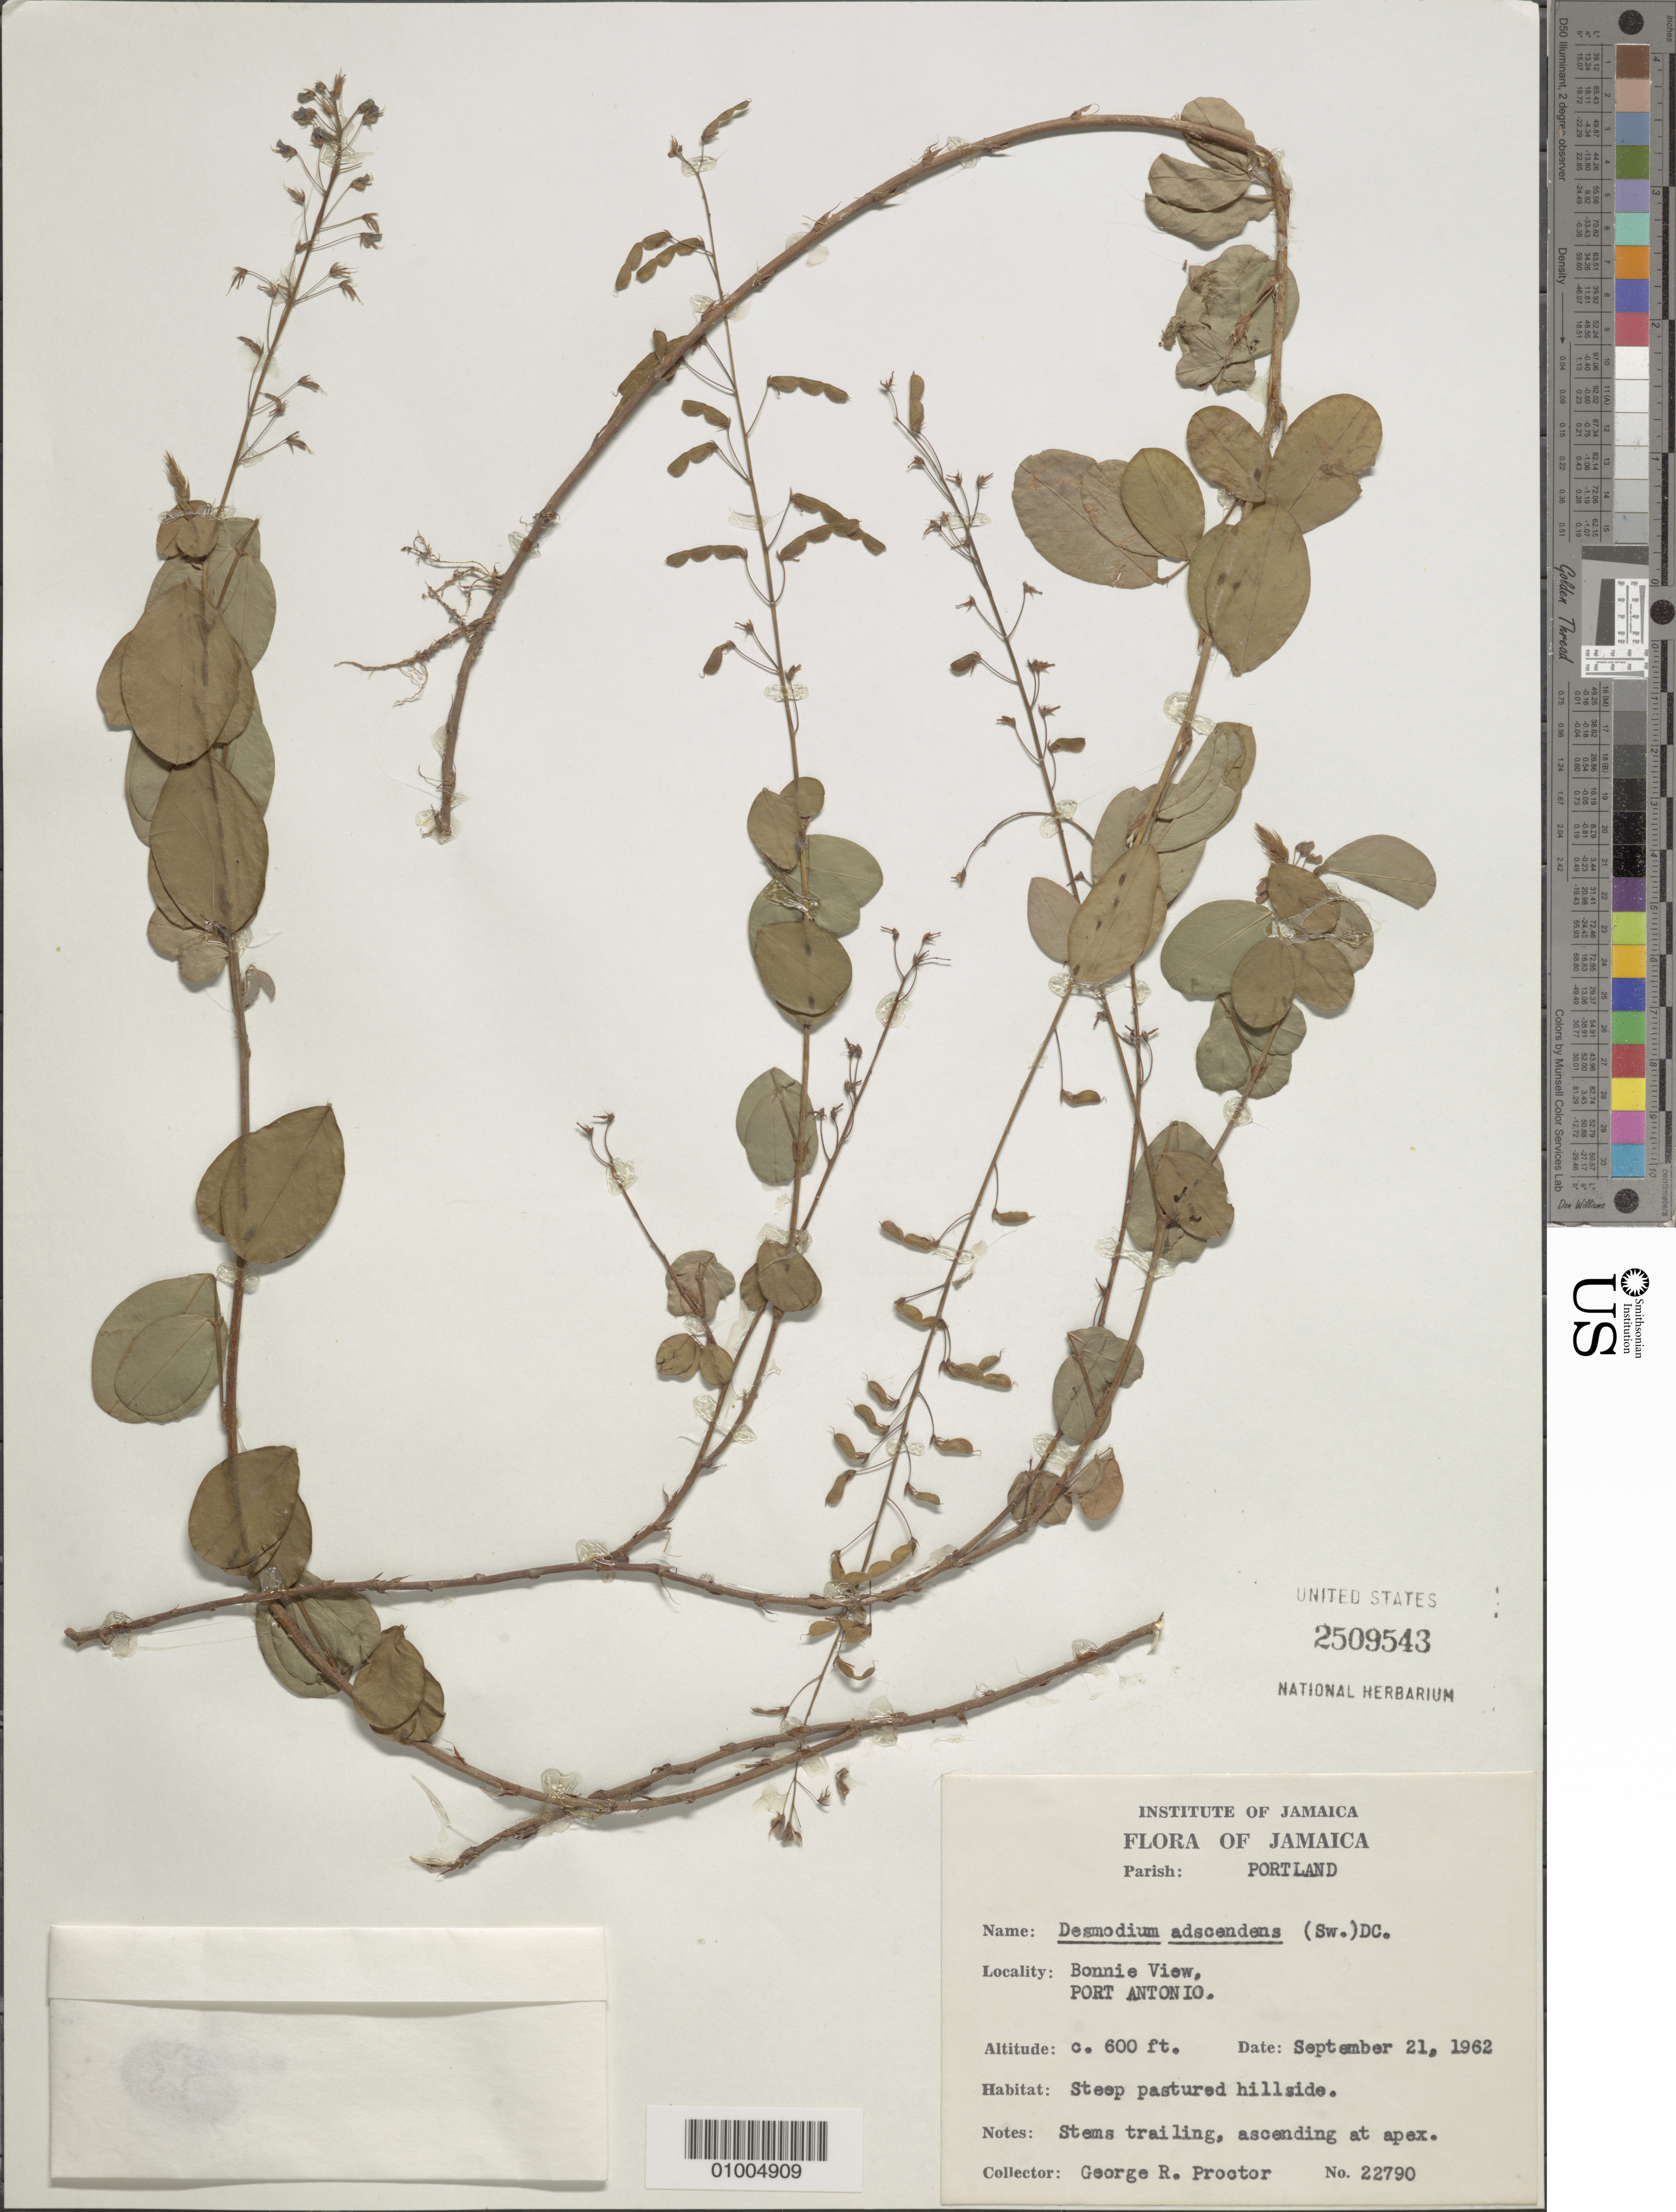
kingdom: Plantae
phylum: Tracheophyta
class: Magnoliopsida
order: Fabales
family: Fabaceae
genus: Grona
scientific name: Grona adscendens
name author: (Sw.) H. Ohashi & K. Ohashi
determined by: Strong, Mark T., (BOT), Smithsonian Institution - National Museum of Natural History (UNITED STATES)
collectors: G. R. Proctor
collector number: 22790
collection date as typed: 21 Sep 1962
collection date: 1962-09-21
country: Jamaica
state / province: Portland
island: Jamaica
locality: Bonnie View, Port Antonio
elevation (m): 183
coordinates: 0 N, 0 E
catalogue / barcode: US 2509543